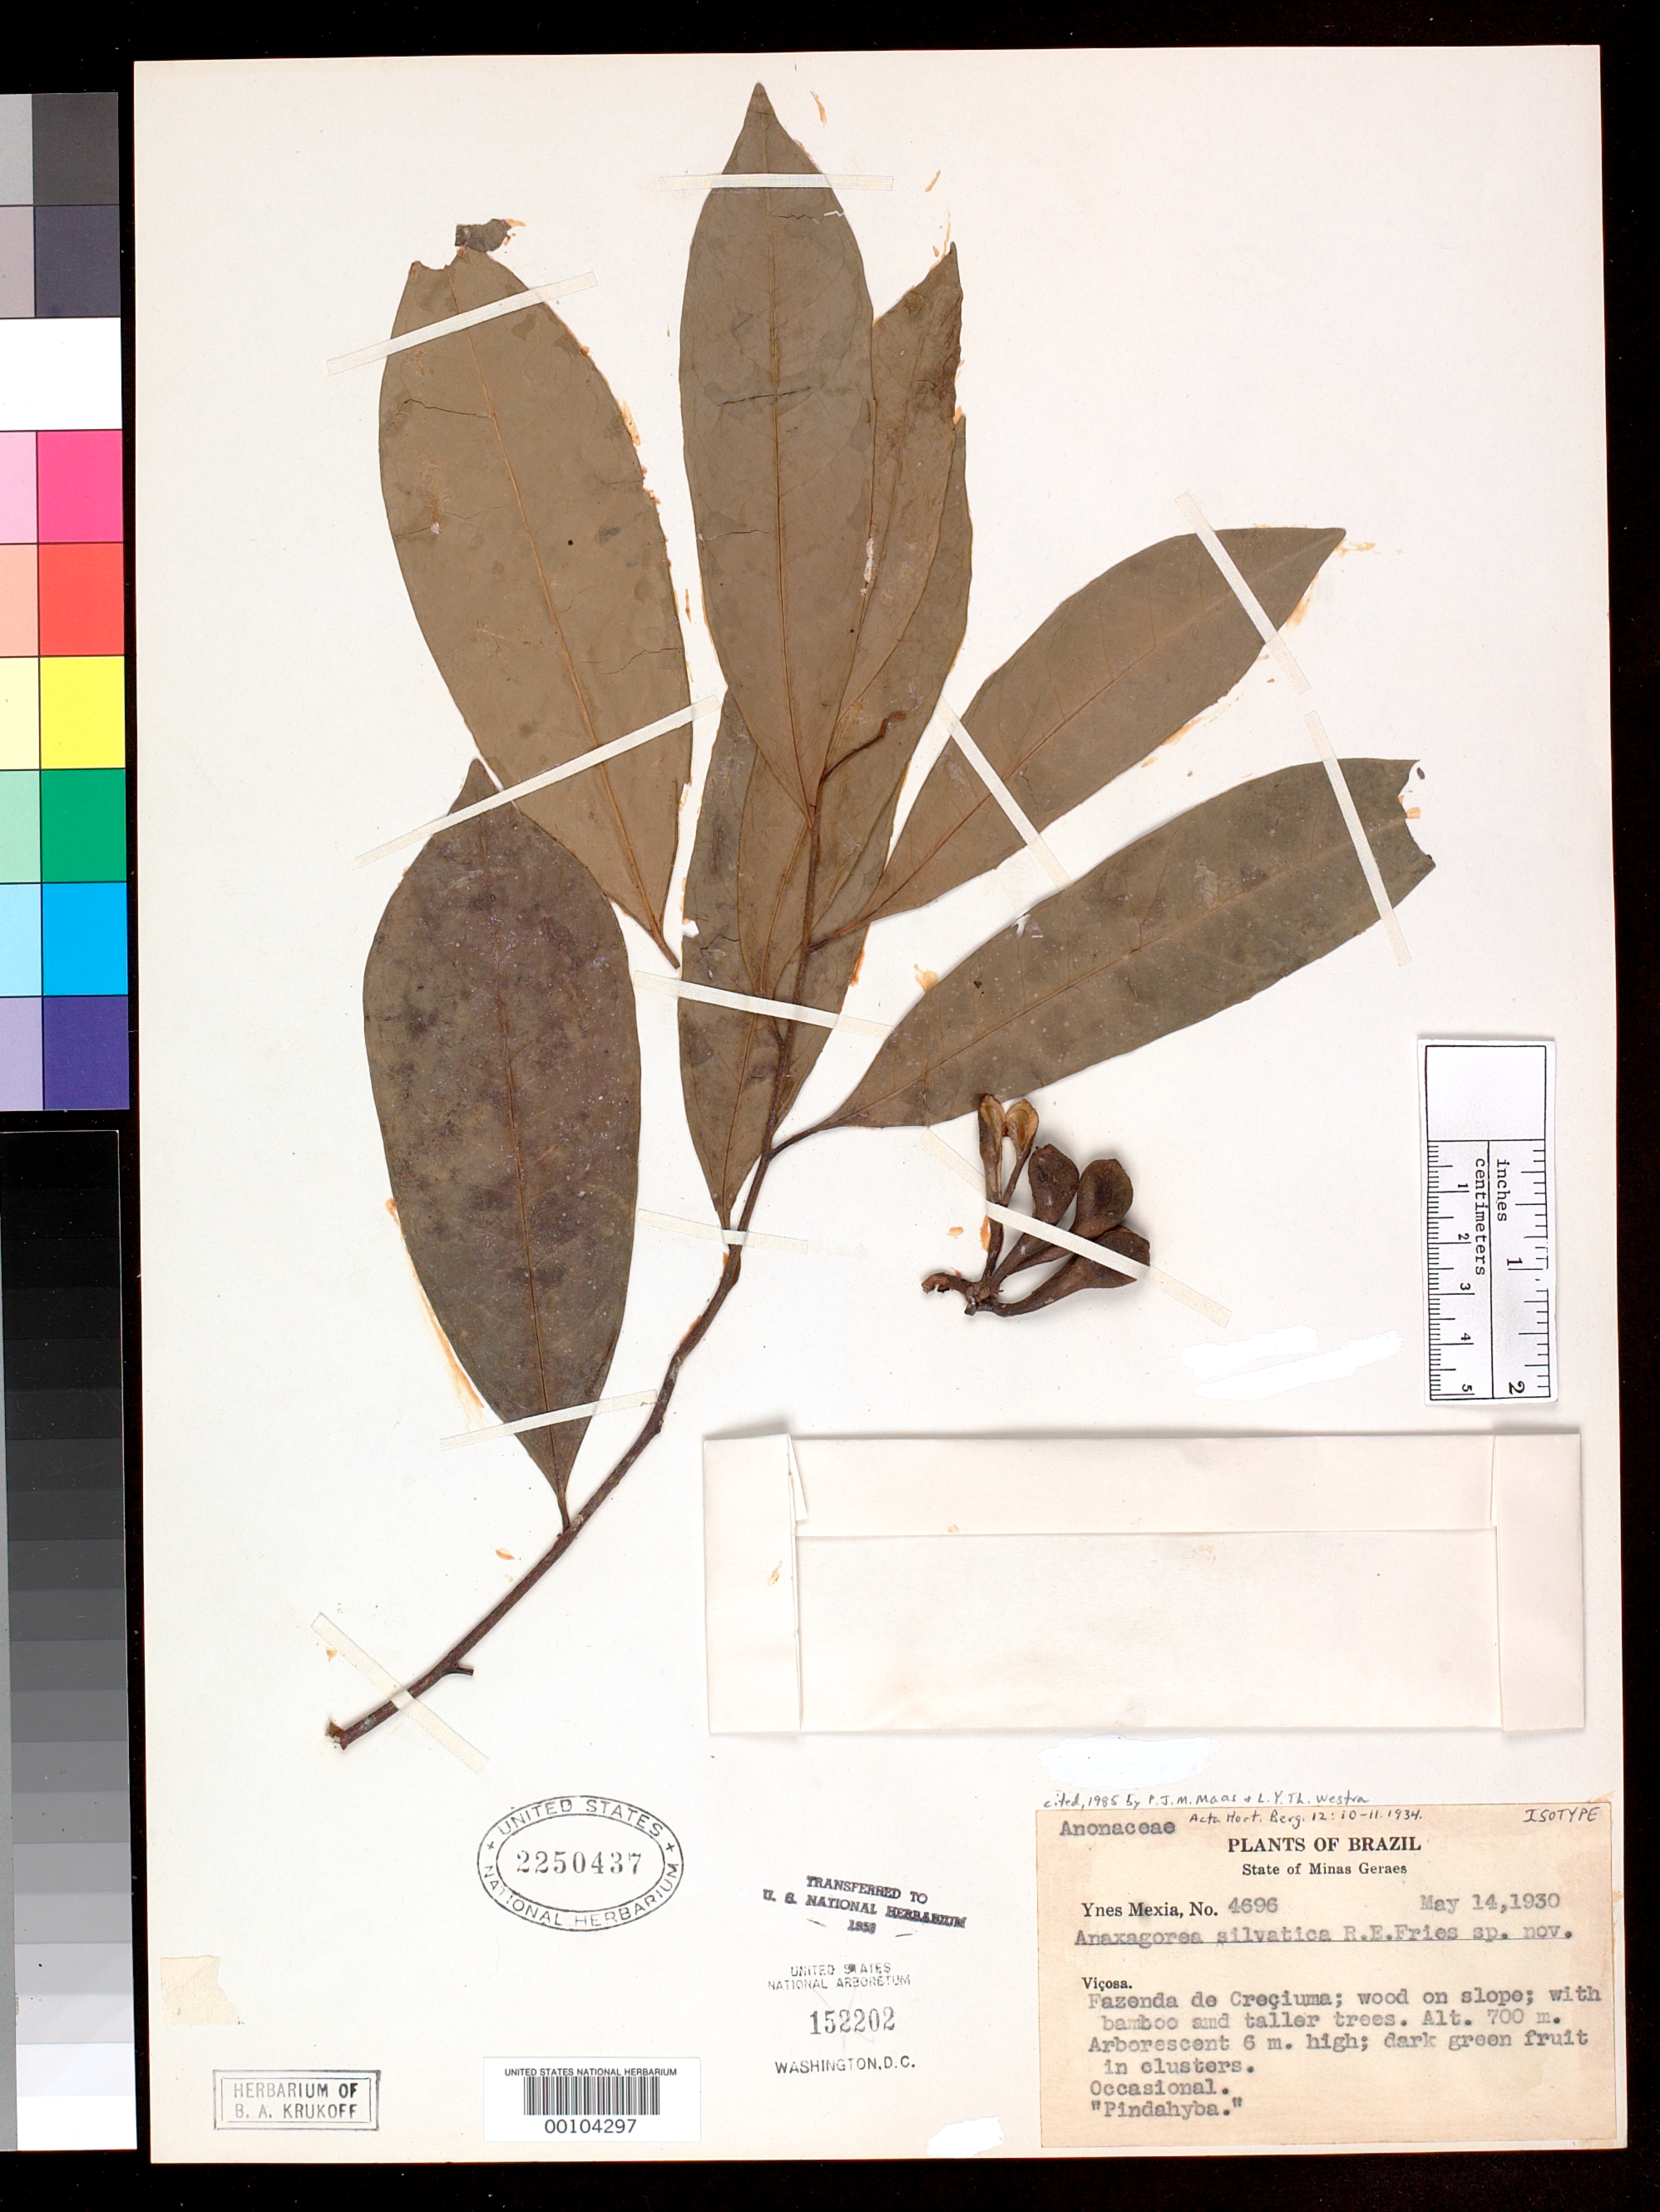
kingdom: Plantae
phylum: Tracheophyta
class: Magnoliopsida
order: Magnoliales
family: Annonaceae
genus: Anaxagorea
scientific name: Anaxagorea silvatica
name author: R.E. Fr.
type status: Isotype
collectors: Y. Mexia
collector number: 4696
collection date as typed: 14 May 1930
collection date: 1930-05-14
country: Brazil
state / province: Minas Gerais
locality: Fazenda de Creciuma.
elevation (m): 700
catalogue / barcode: US 2250437